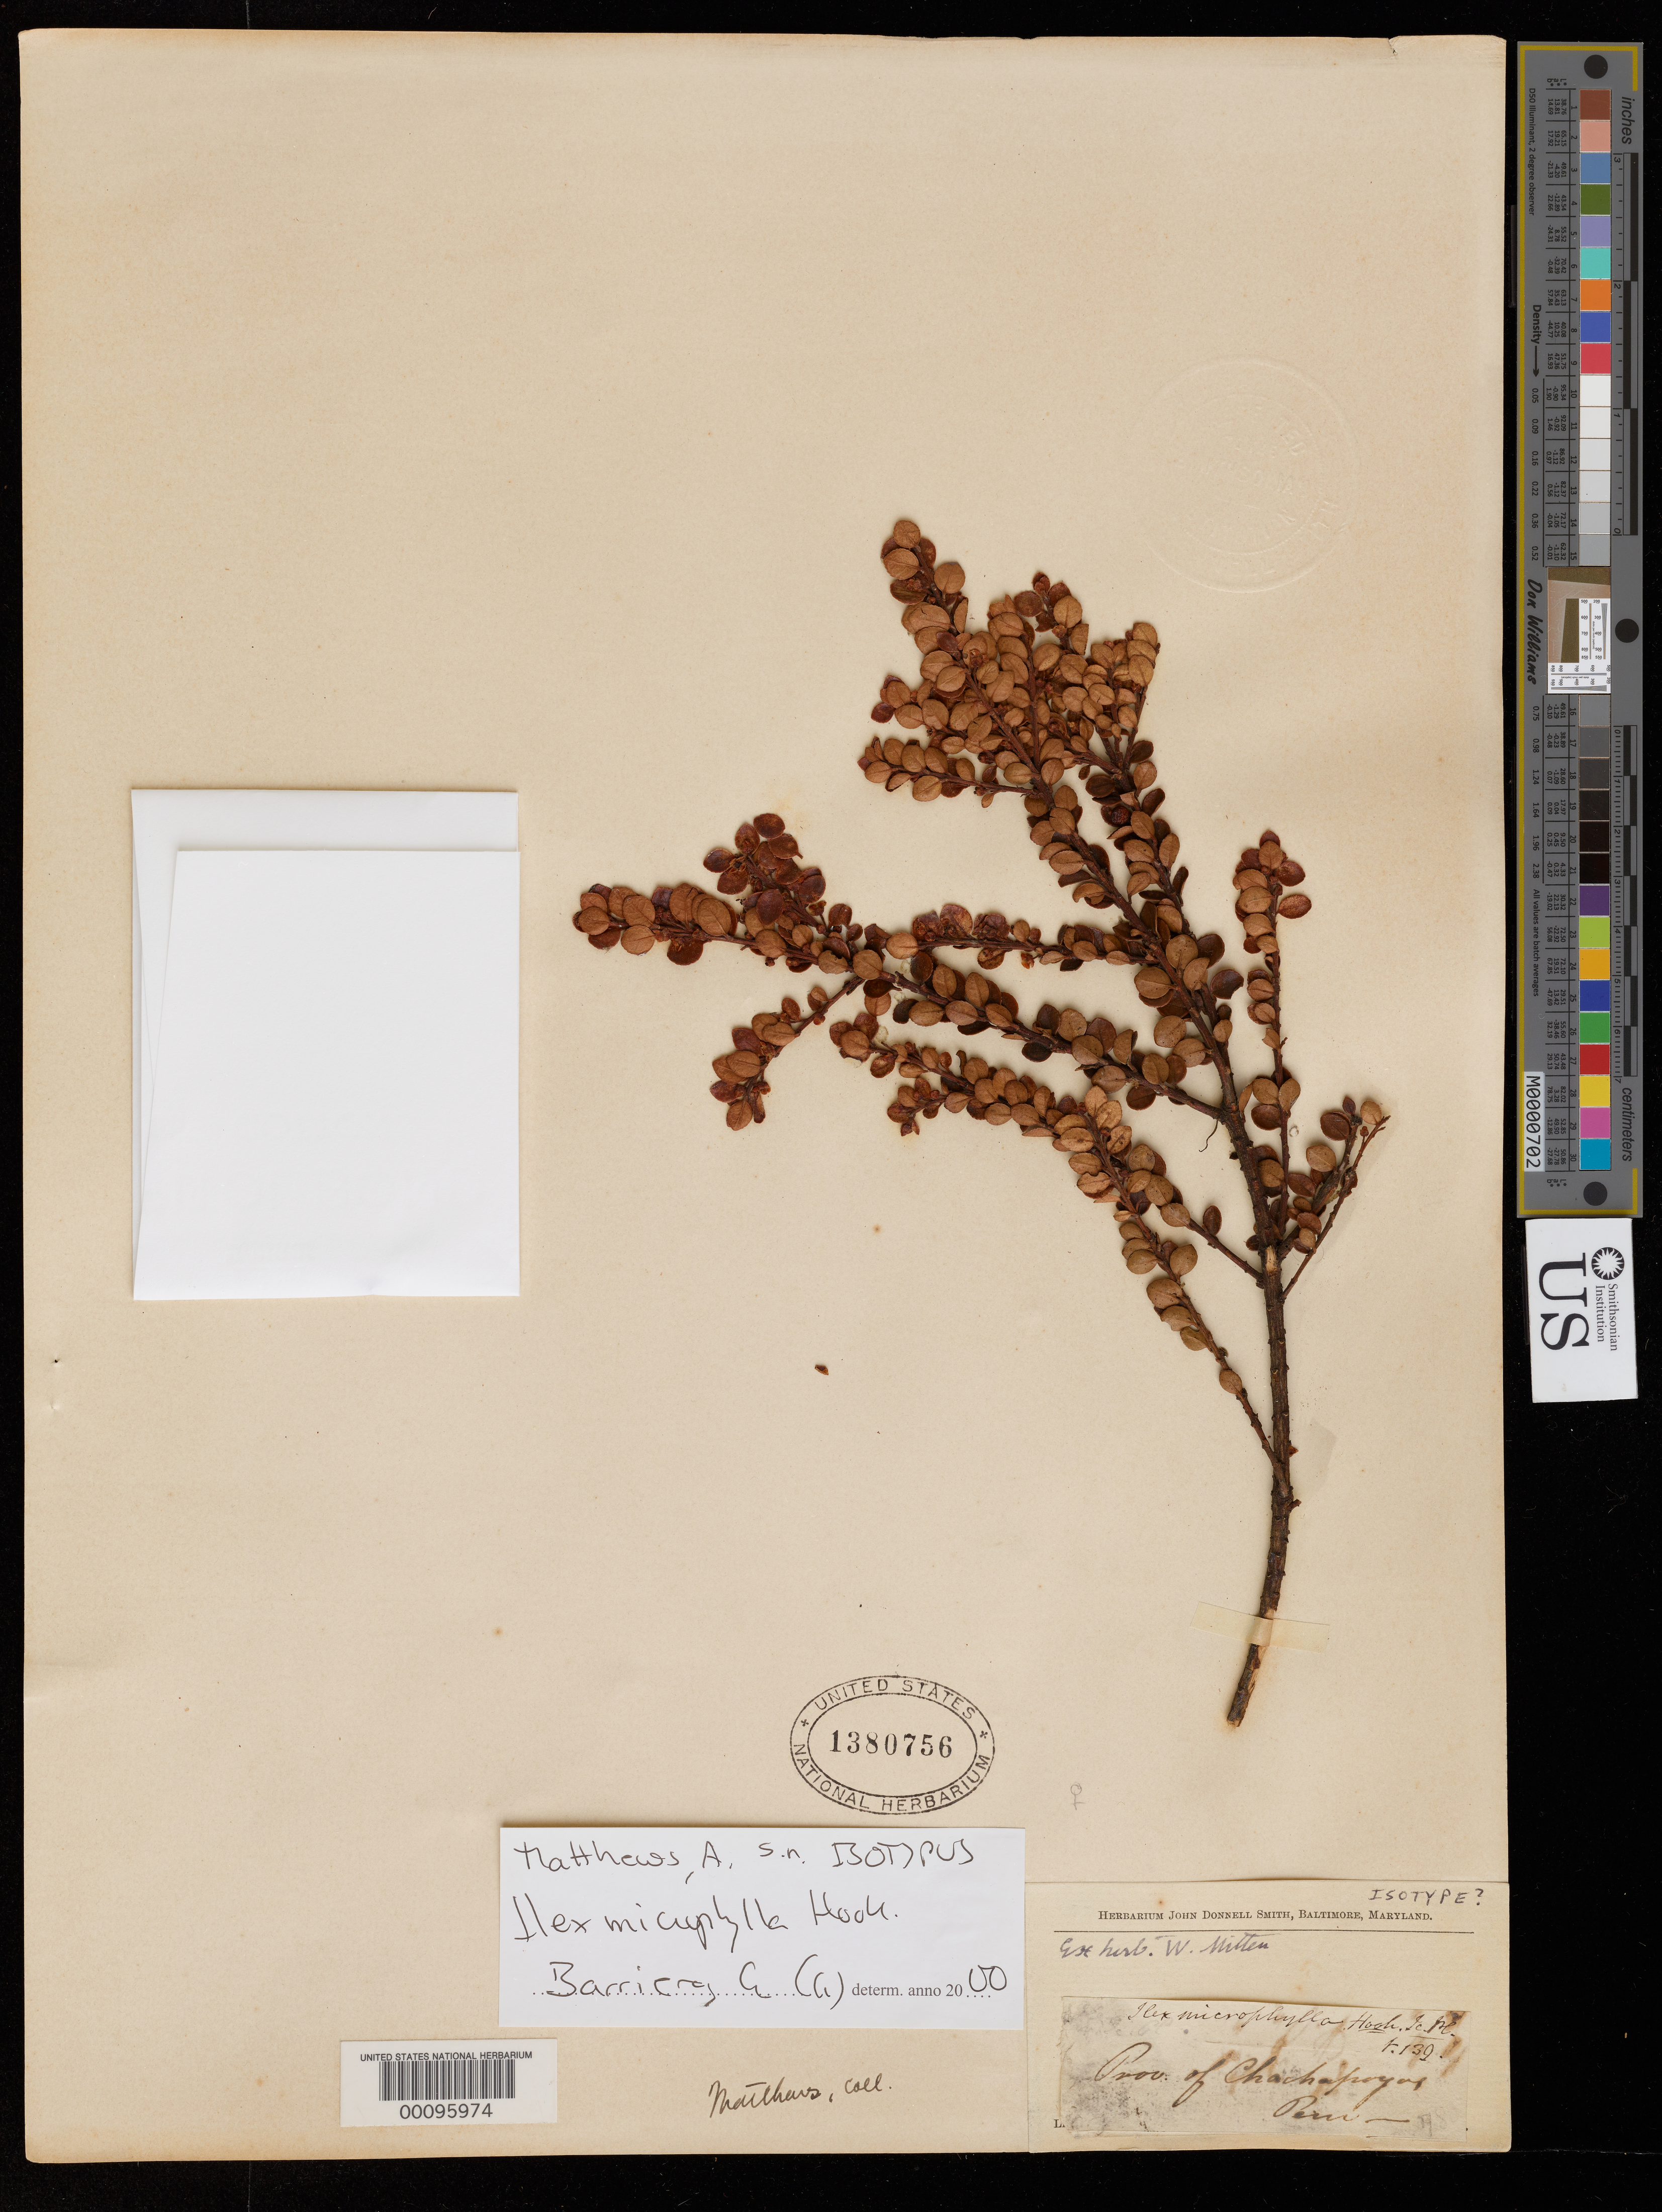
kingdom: Plantae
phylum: Tracheophyta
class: Magnoliopsida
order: Aquifoliales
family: Aquifoliaceae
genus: Ilex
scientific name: Ilex microphylla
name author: Hook.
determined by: Barriera, Gabrielle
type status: Possible Isotype; Isolectotype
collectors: A. Mathews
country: Peru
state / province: Amazonas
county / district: Chachapoyas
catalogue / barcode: US 1380756